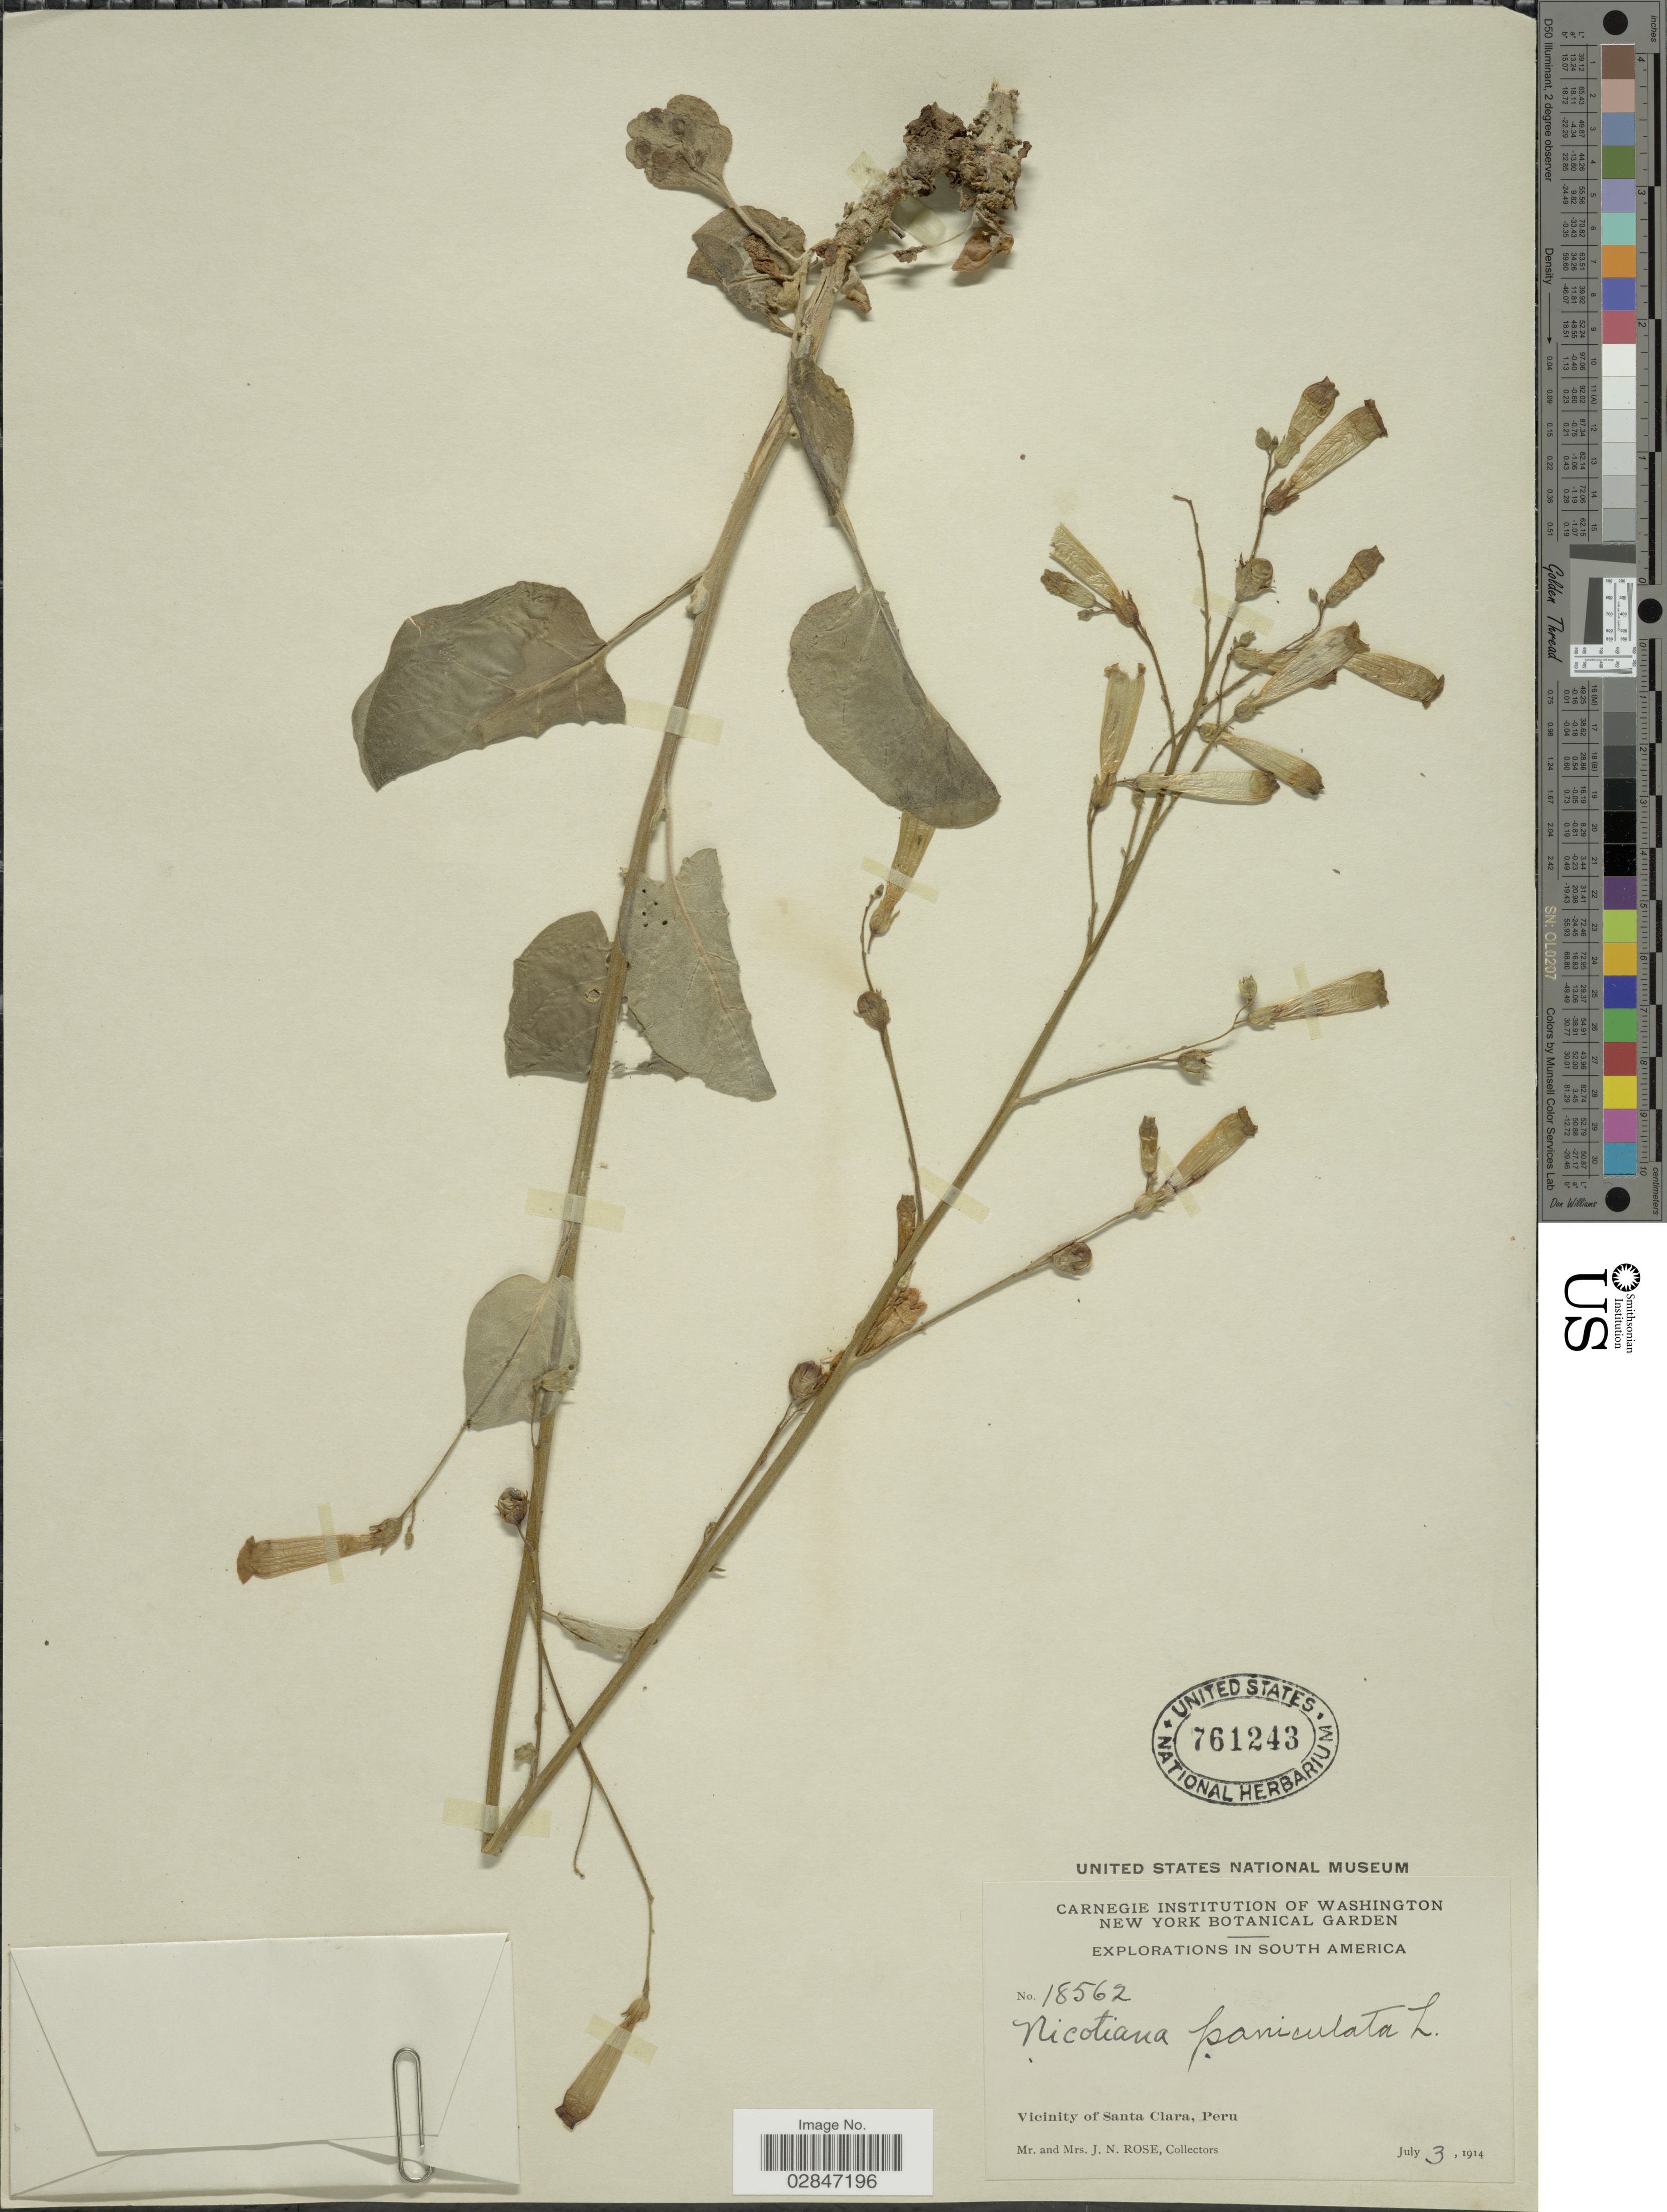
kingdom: Plantae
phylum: Tracheophyta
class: Magnoliopsida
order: Solanales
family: Solanaceae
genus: Nicotiana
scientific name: Nicotiana paniculata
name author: L.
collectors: J. N. Rose & L. B. Rose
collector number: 18562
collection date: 1914-07-03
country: Peru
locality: Vicinity of Santa Clara, Peru.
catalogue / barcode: US 761243